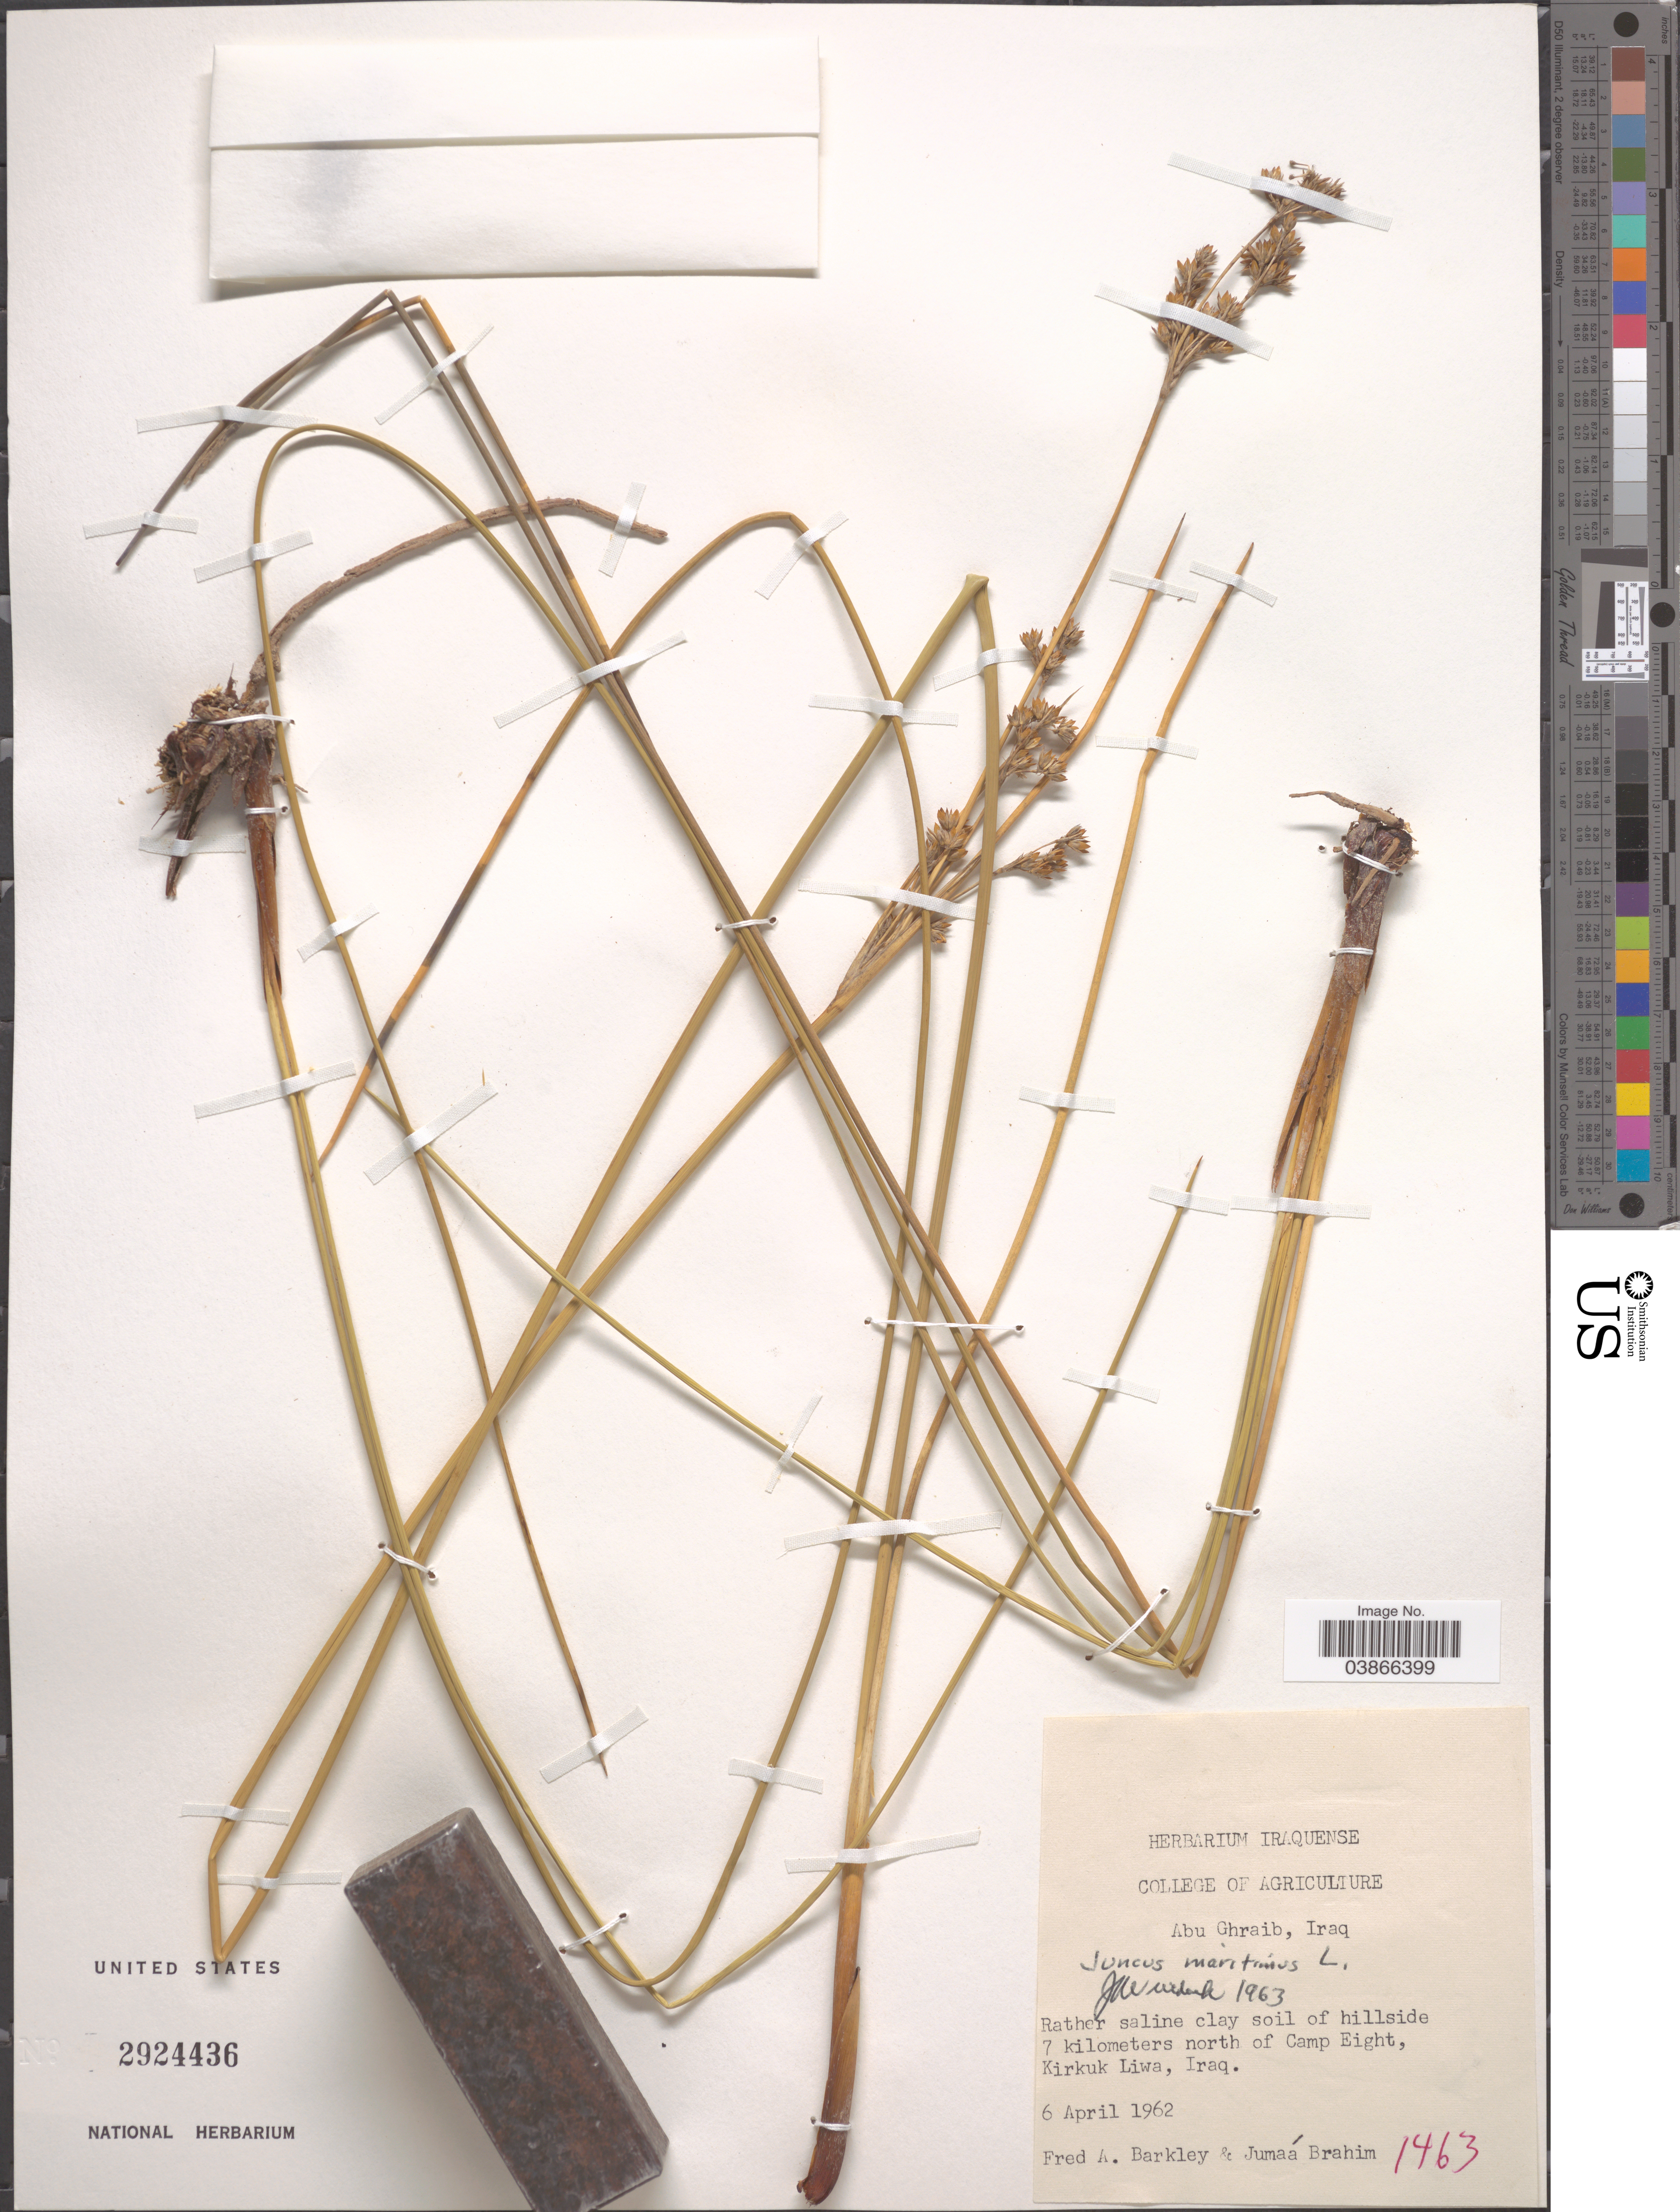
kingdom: Plantae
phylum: Tracheophyta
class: Liliopsida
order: Poales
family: Juncaceae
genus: Juncus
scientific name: Juncus maritimus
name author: Lam.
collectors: F. A. Barkley & Brahim M., J.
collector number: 1463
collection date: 1962-04-06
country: Iraq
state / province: Kirkūk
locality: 7 kilometers north of Camp Eight, Kirkuk Liwa.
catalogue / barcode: US 2924436